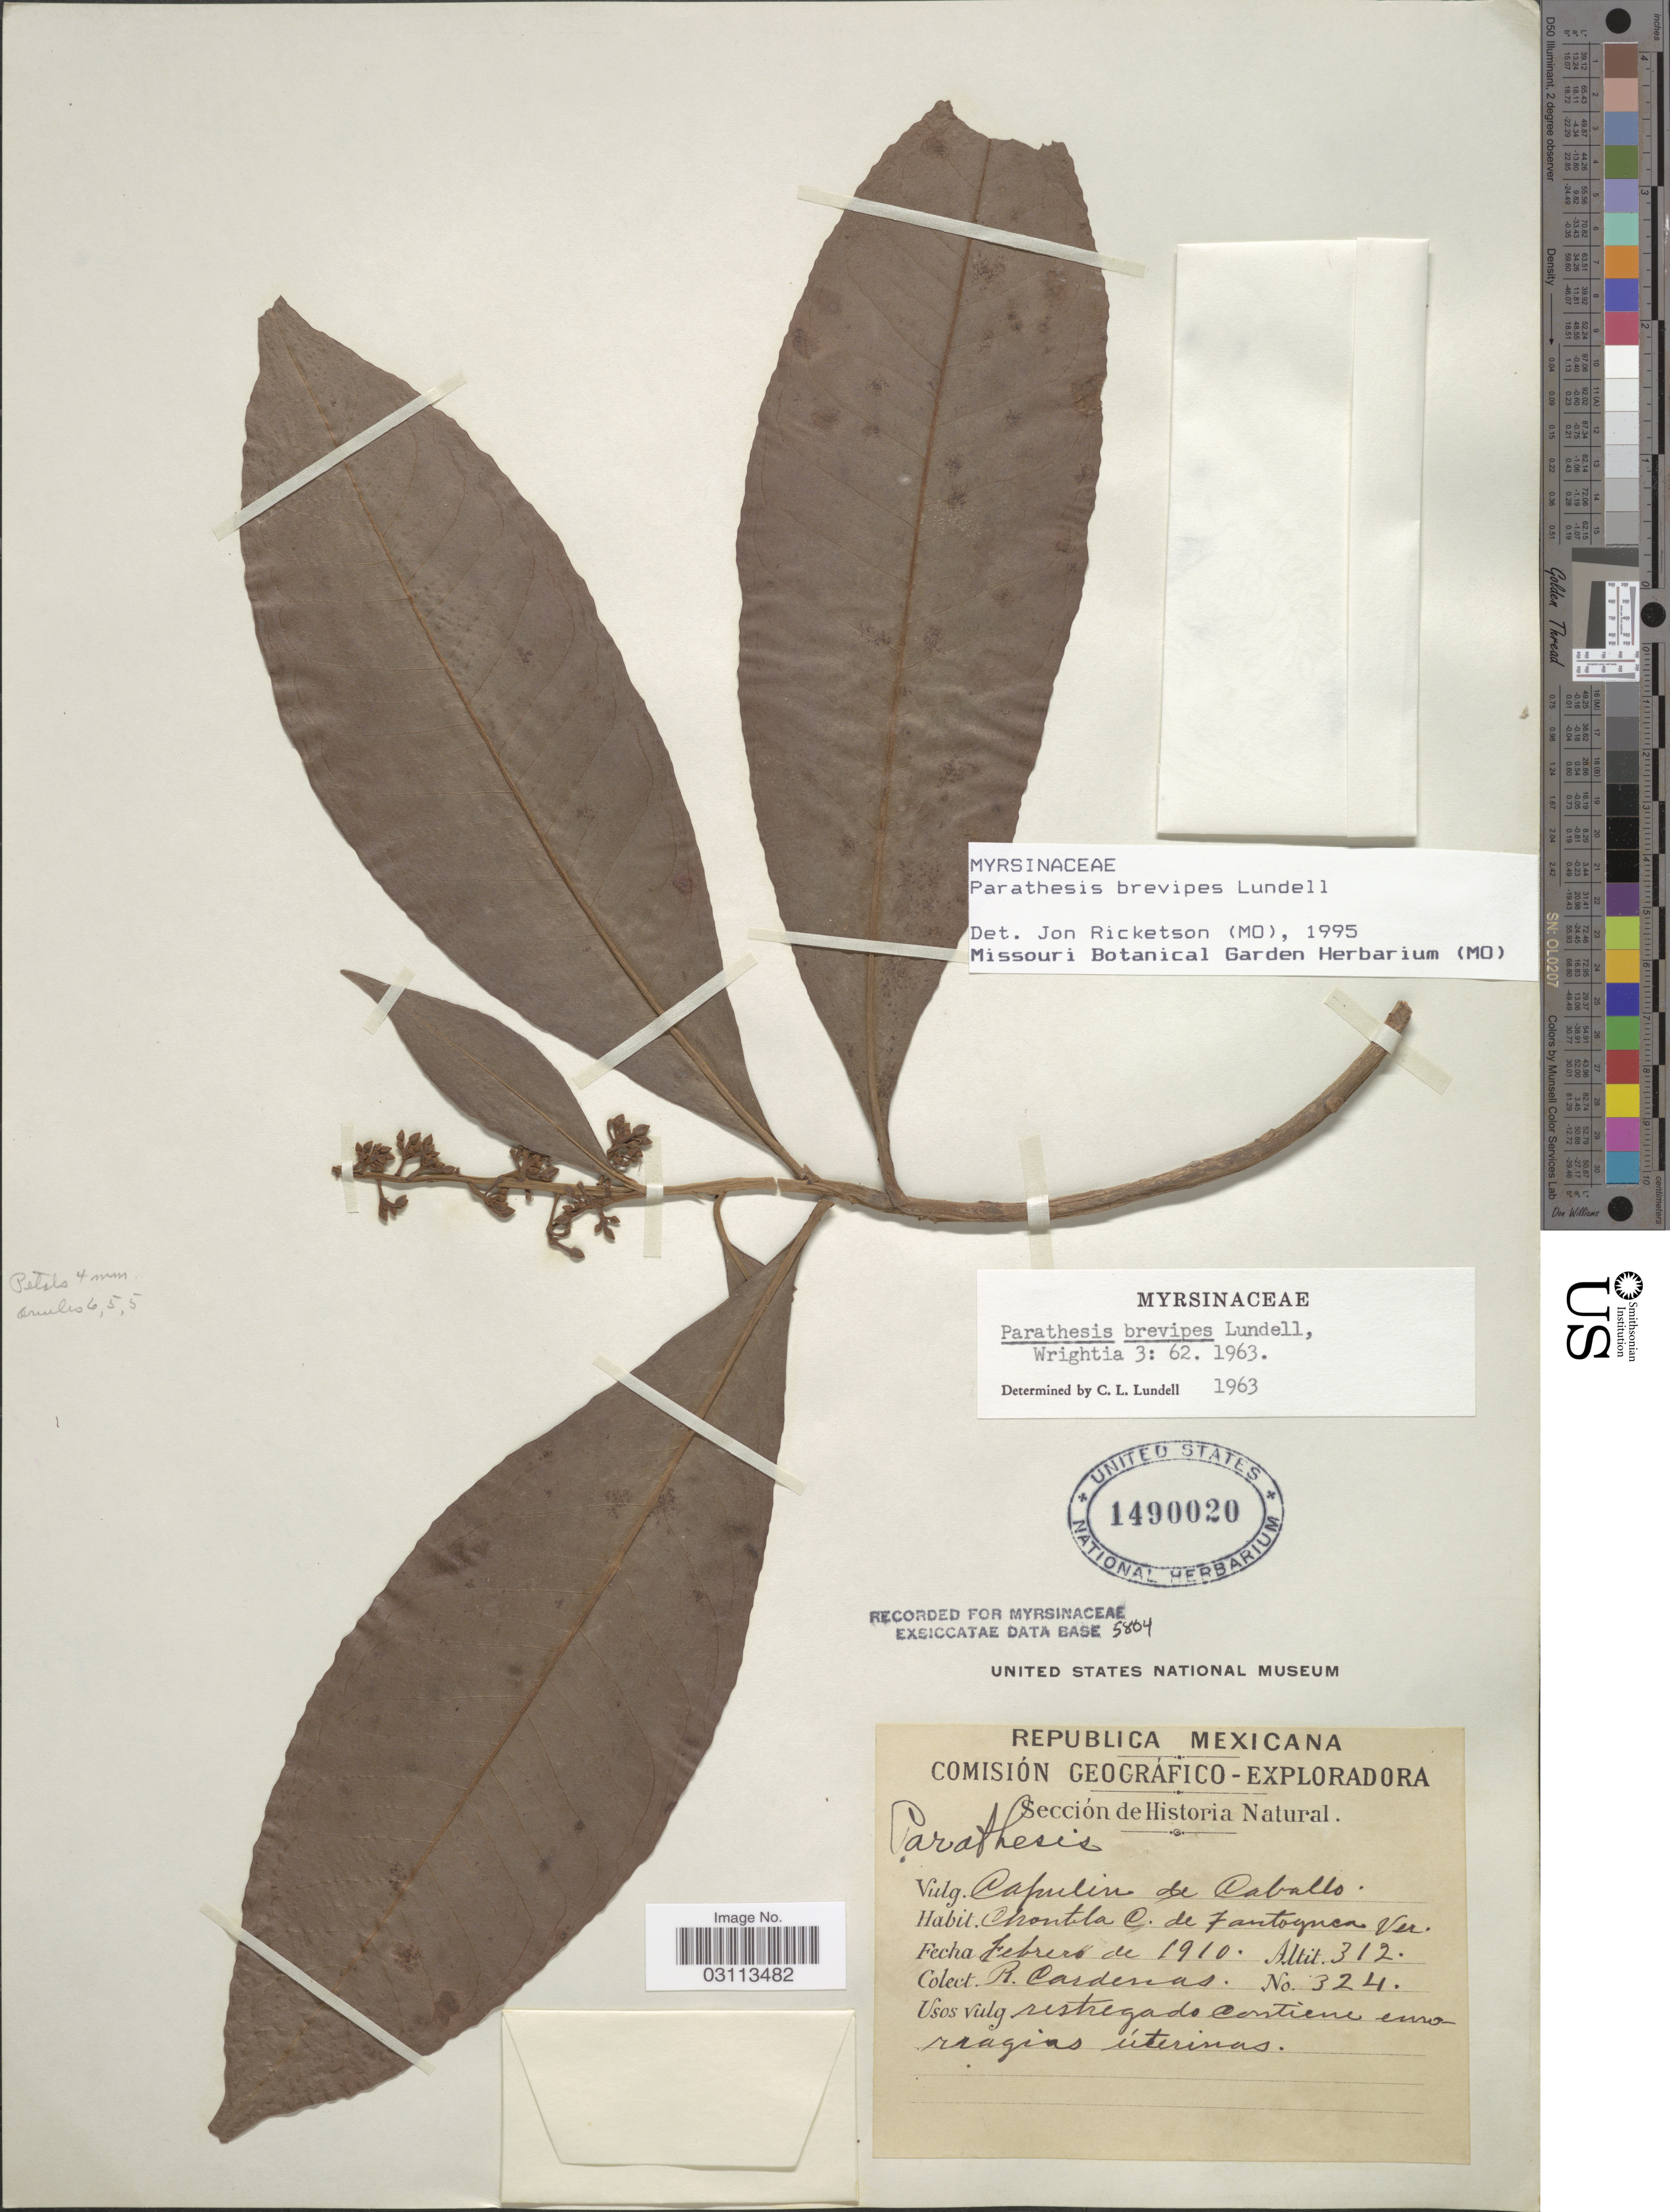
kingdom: Plantae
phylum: Tracheophyta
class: Magnoliopsida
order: Ericales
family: Primulaceae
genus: Parathesis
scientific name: Parathesis brevipes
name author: Lundell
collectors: R. Cárdenas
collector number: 324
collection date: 1910-02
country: Mexico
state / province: Veracruz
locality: Chontla C. de Tantoyuca Ver.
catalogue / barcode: US 1490020